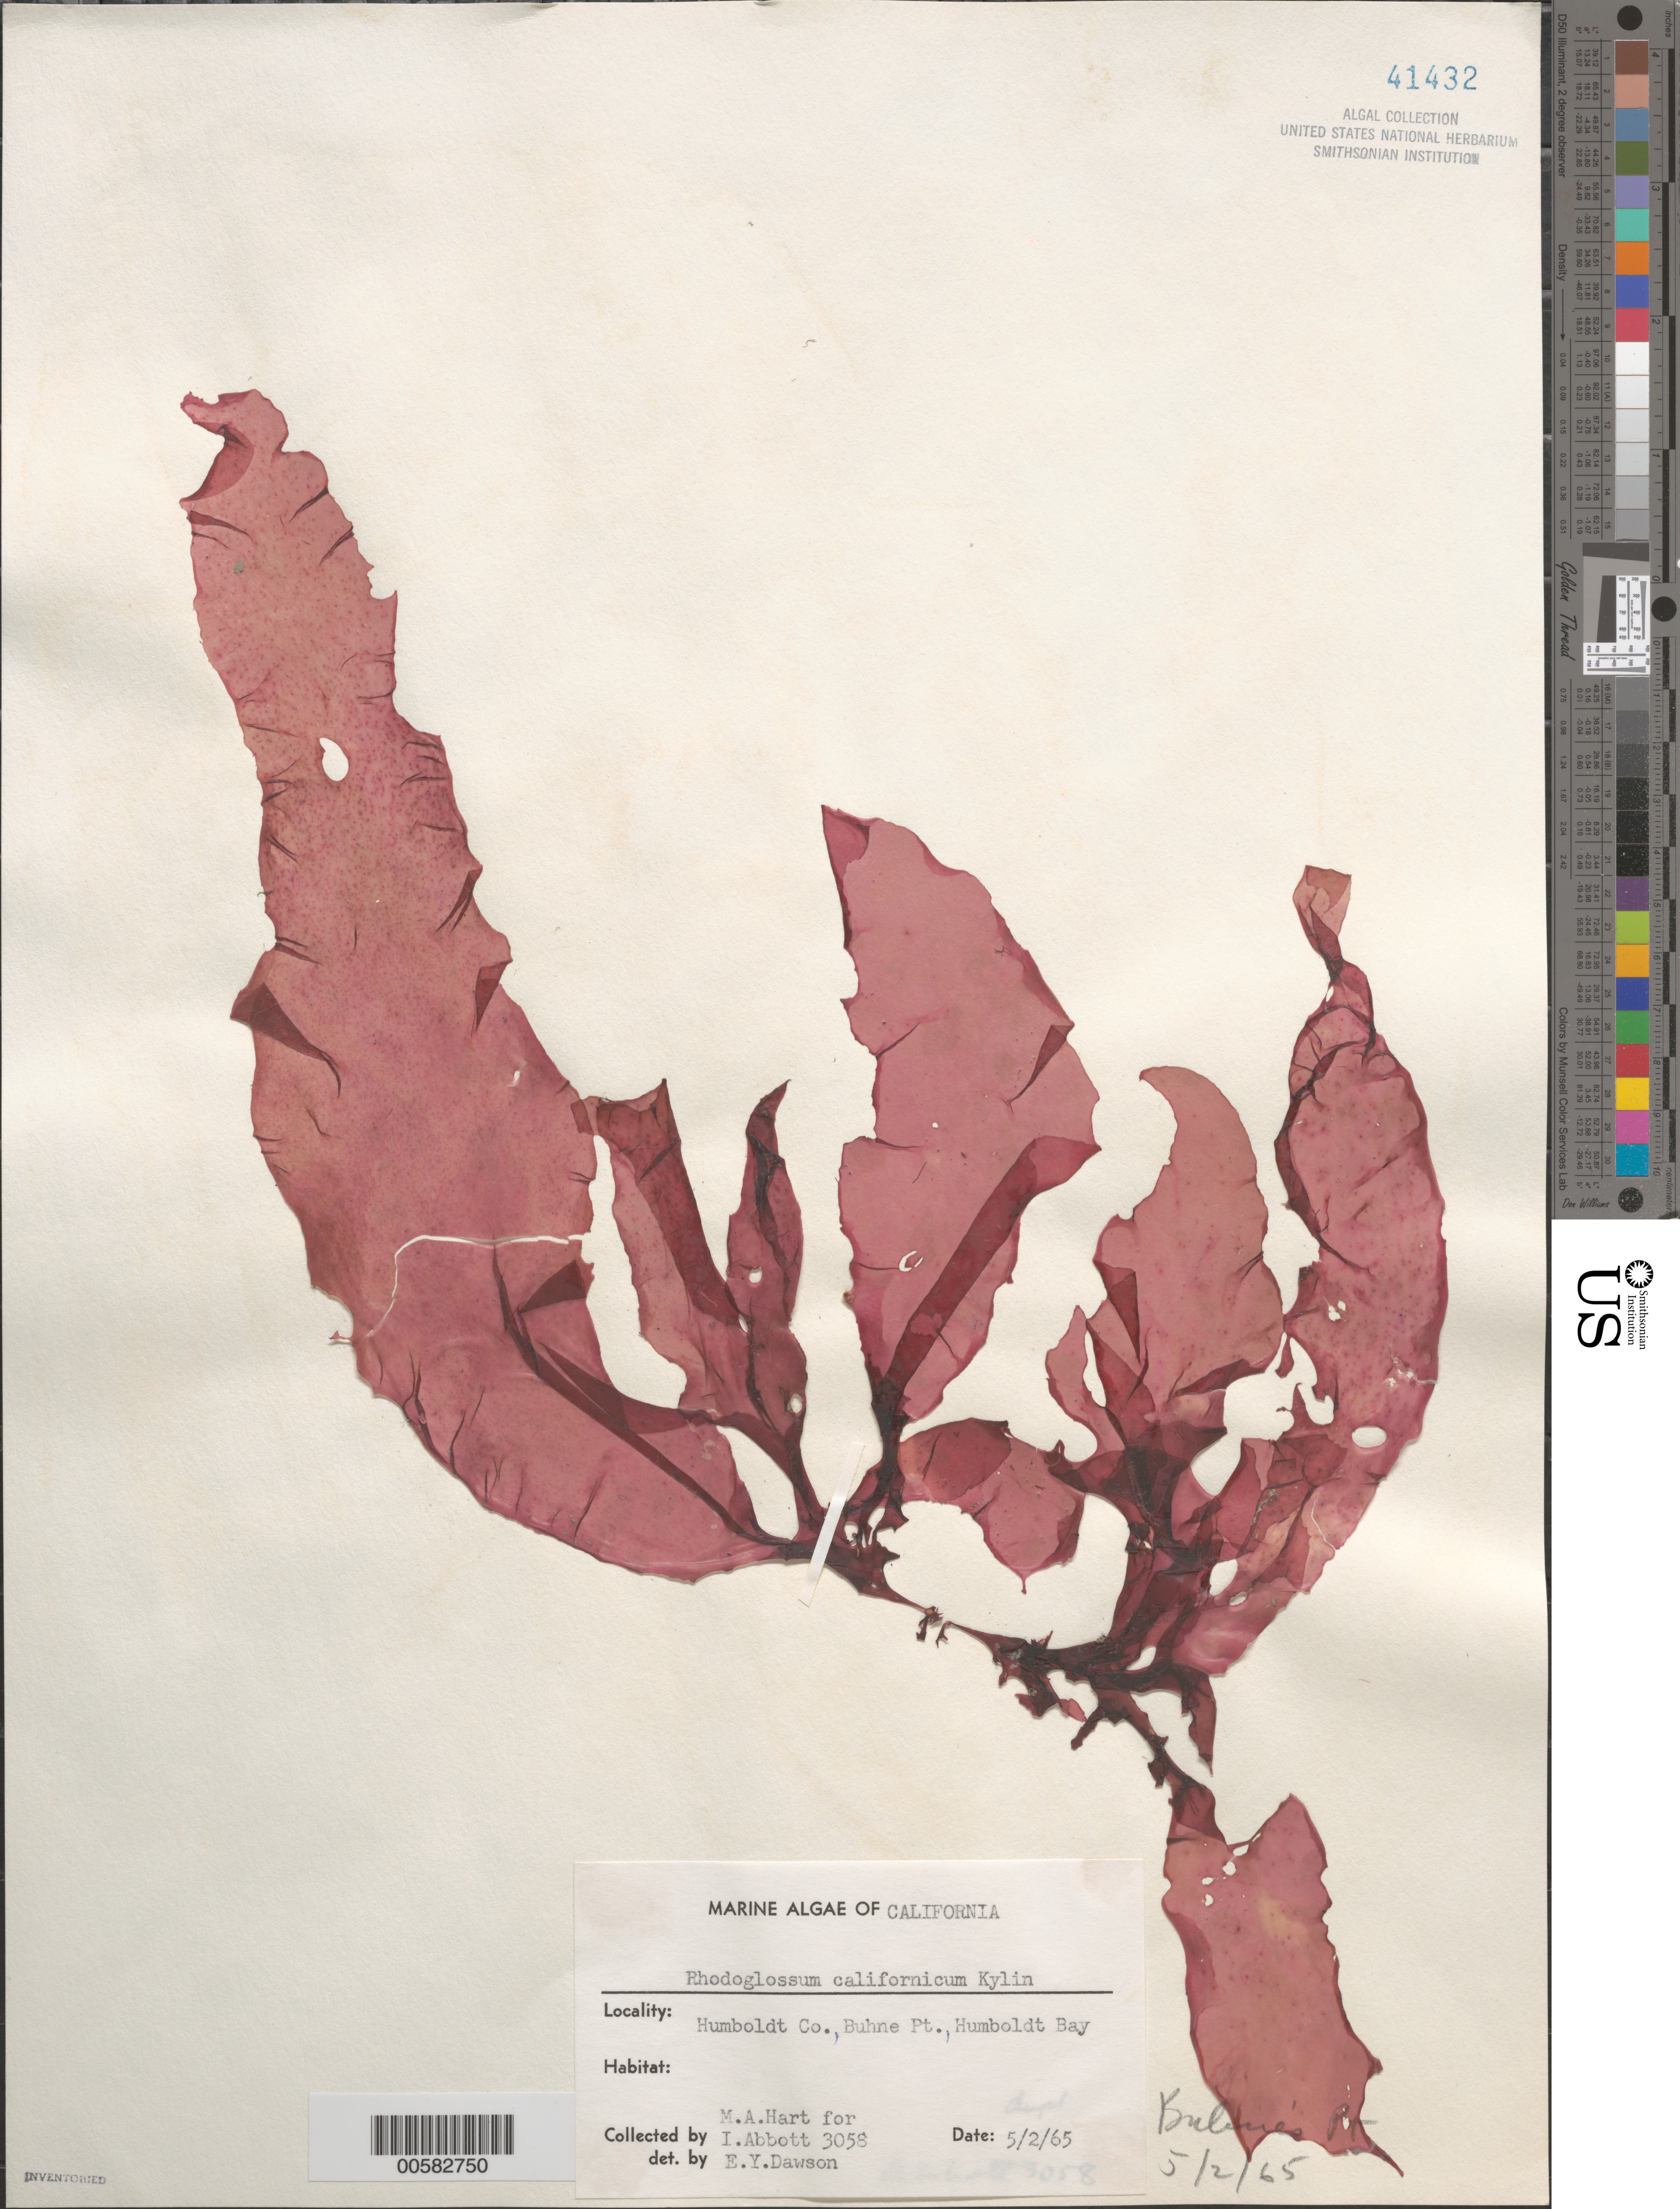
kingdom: Plantae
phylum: Rhodophyta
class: Florideophyceae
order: Gigartinales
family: Gigartinaceae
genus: Mazzaella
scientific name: Mazzaella californica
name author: (J. Agardh) G. De Toni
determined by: Algae name updating Project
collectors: M. A. Hart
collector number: IAA 3058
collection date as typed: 02 May 1965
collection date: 1965-05-02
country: United States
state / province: California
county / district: Humboldt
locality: Buhne Point, Humboldt Bay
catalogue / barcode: US 41432